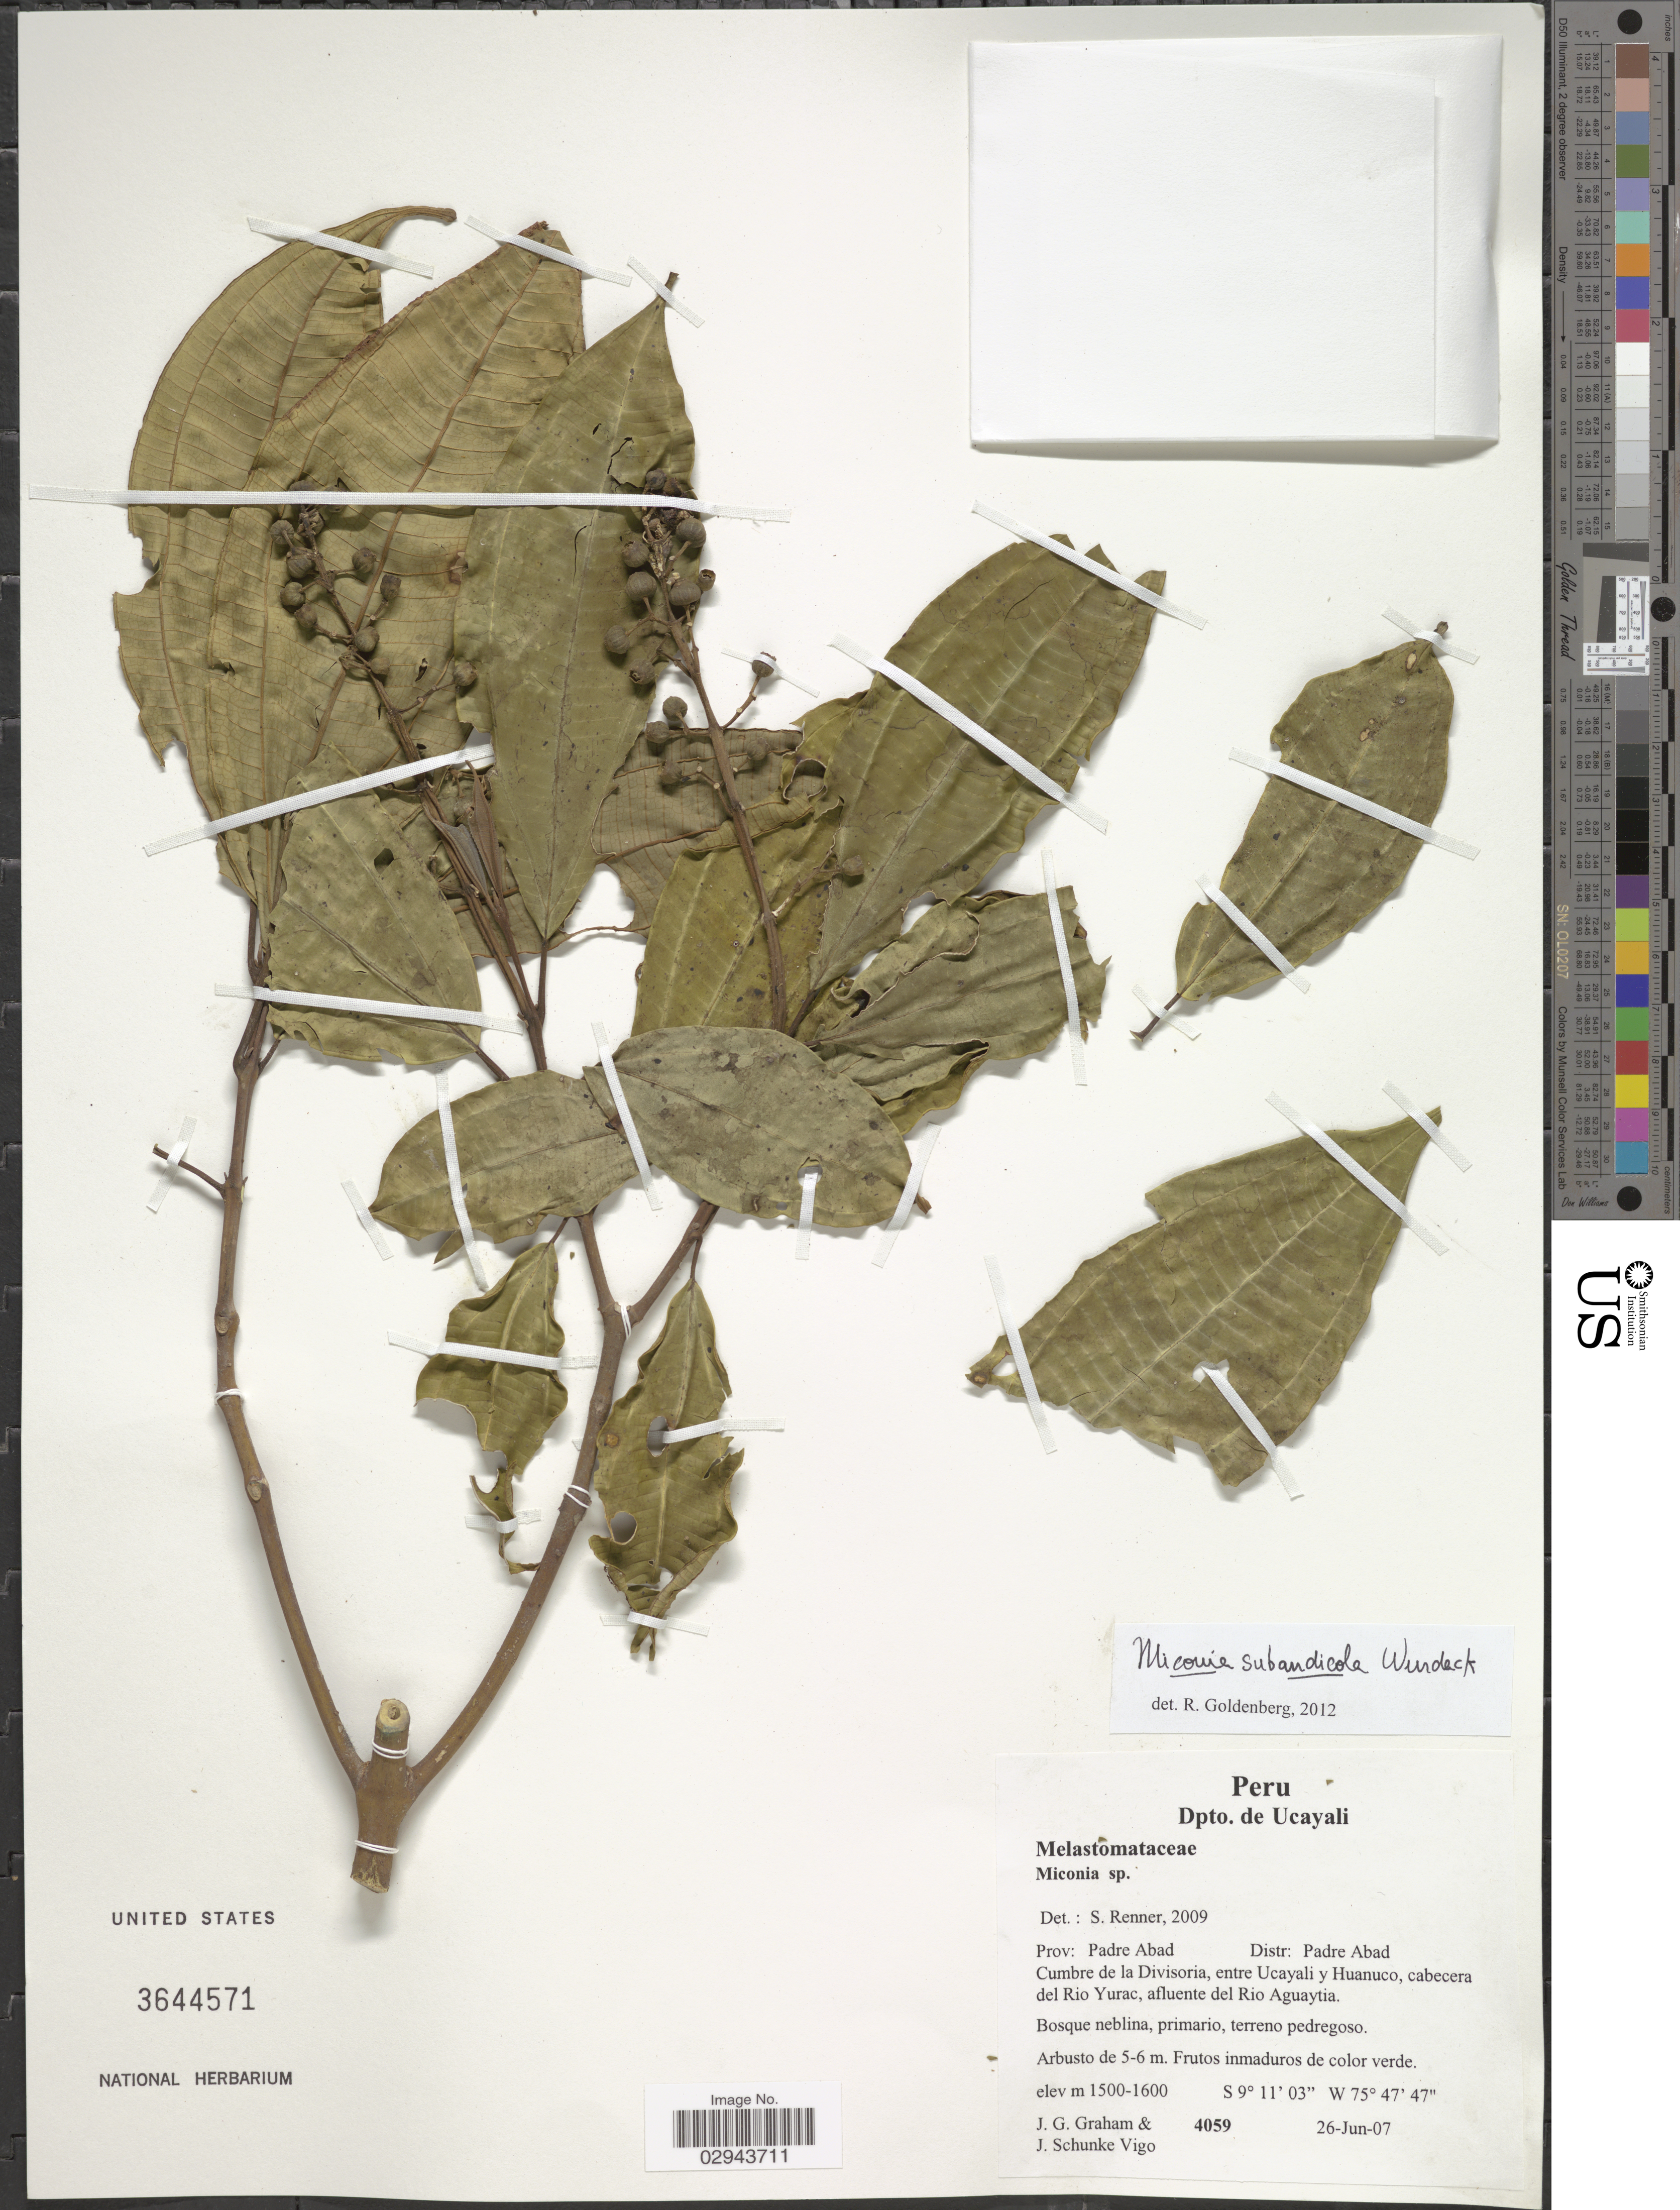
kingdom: Plantae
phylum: Tracheophyta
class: Magnoliopsida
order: Myrtales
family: Melastomataceae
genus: Miconia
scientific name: Miconia subandicola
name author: Wurdack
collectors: J. Graham & J. Schunke Vigo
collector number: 4059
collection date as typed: Transcribed d/m/y: 26/6/7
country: Peru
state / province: Ucayali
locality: Dpto. de Ucayali. Prov: Padre Abad. Distr: Padre Abad. Cumbre de la Divisoria, entre Ucayali y Huanuco, cabecera del Rio Yurac, afluente del Rio Aguaytia.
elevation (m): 1500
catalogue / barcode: US 3644571